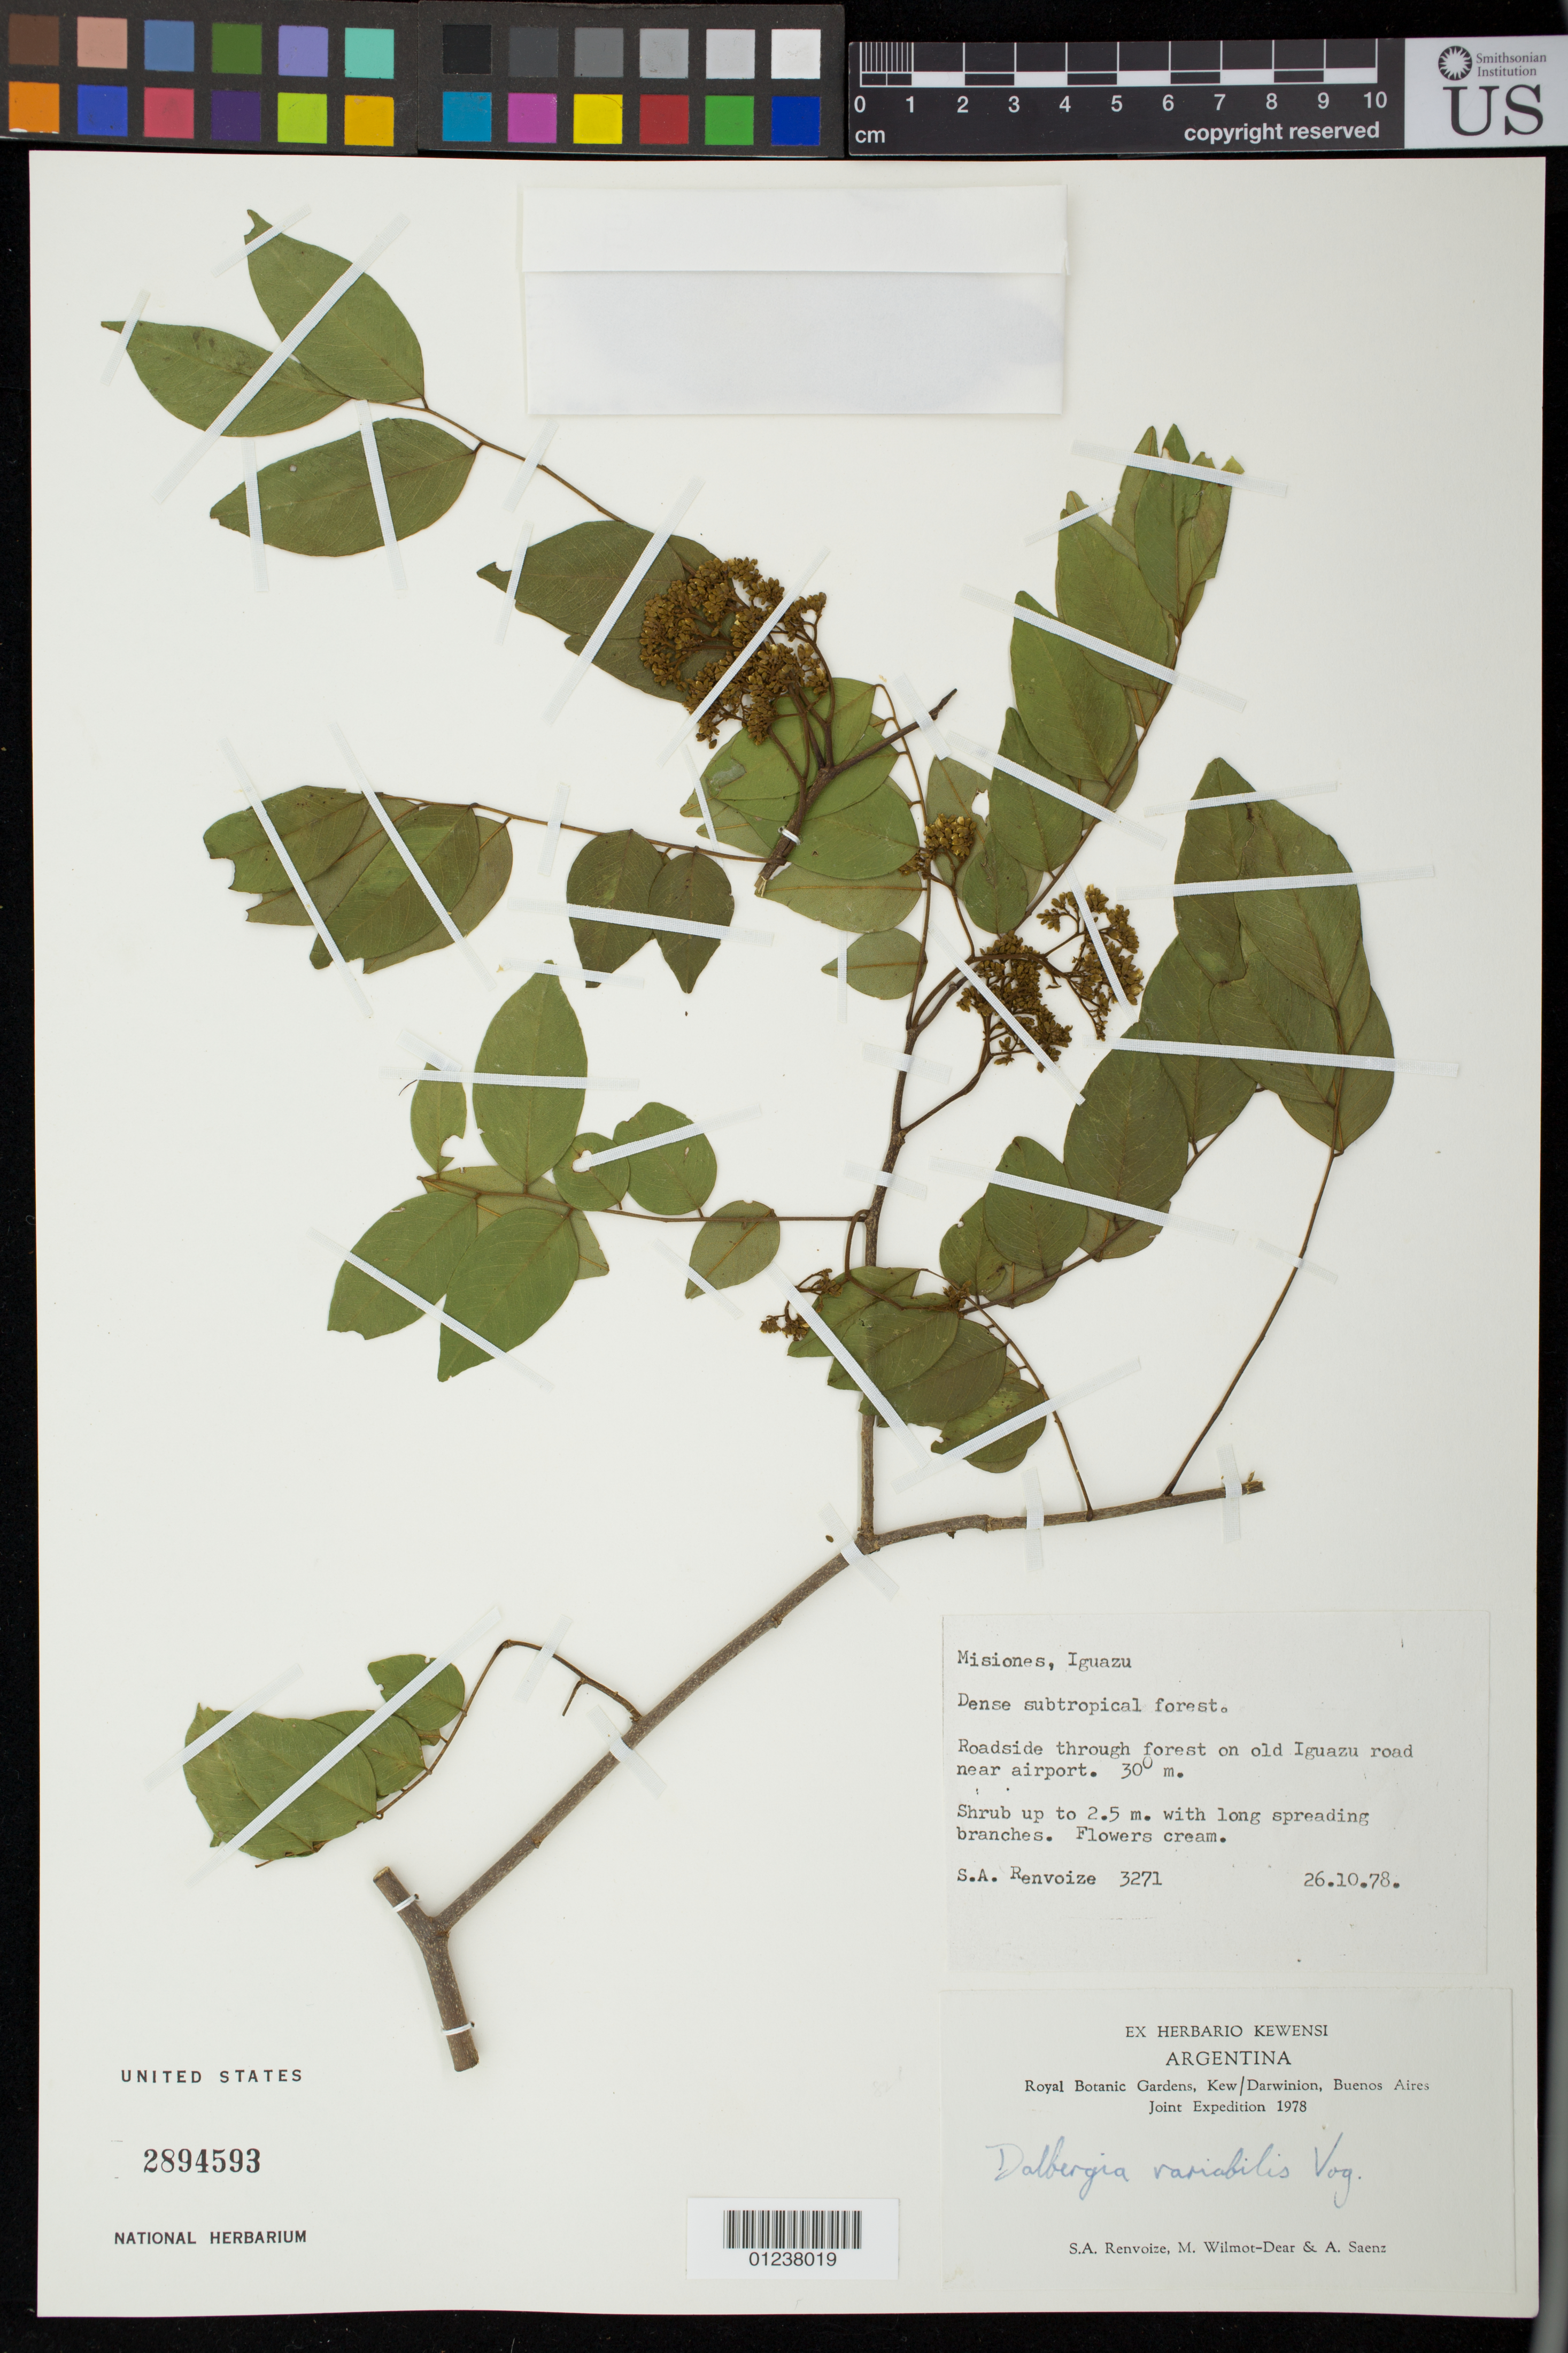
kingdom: Plantae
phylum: Tracheophyta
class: Magnoliopsida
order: Fabales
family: Fabaceae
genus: Dalbergia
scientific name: Dalbergia frutescens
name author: (Vell.) Britton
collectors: S. A. Renvoize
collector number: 3271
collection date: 1978-10-26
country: Argentina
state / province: Misiones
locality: Iguazu. Roadside through forest on old Iguazu road near airport.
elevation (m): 300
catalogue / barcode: US 2894593